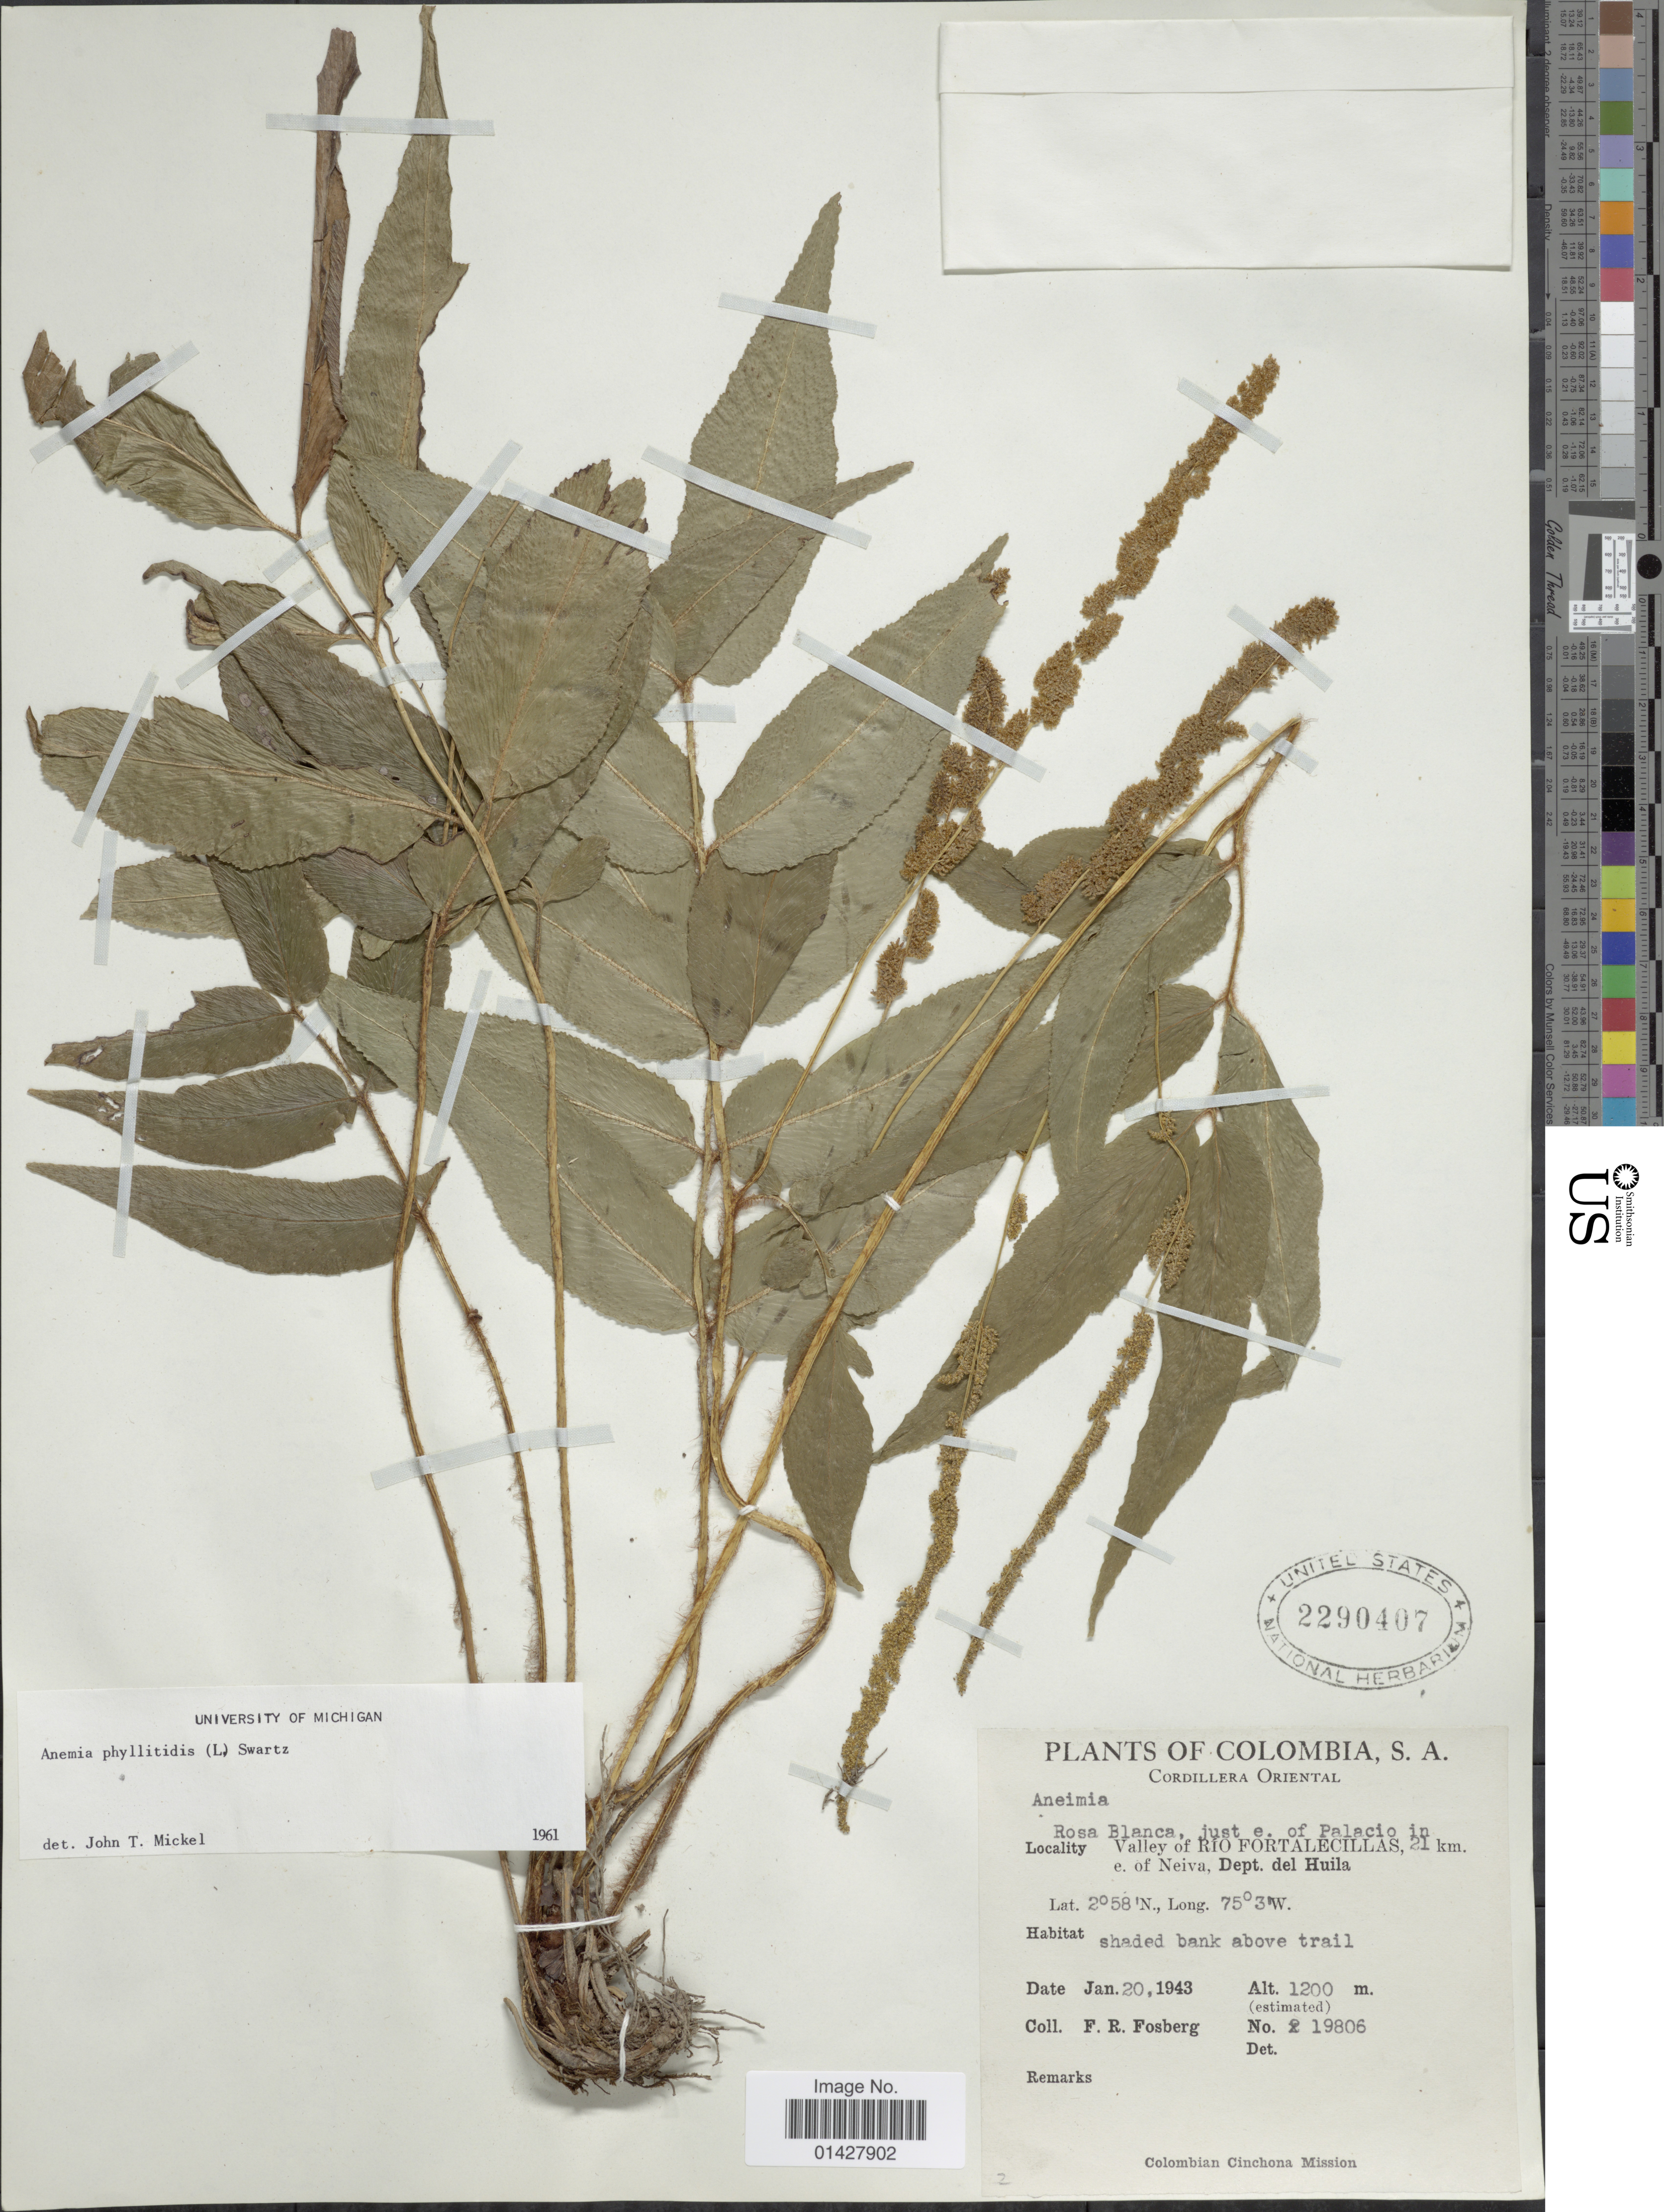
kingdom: Plantae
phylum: Tracheophyta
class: Polypodiopsida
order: Schizaeales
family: Anemiaceae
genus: Anemia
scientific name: Anemia phyllitidis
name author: (L.) Sw.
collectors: F. R. Fosberg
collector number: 19806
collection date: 1943-01-20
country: Colombia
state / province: Huila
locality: Cordillera Oriental, Rosa Blanca, just e of Palacio, Valley of Rio Fortalecillas, 21 km e of Neiva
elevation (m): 1200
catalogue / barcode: US 2290407